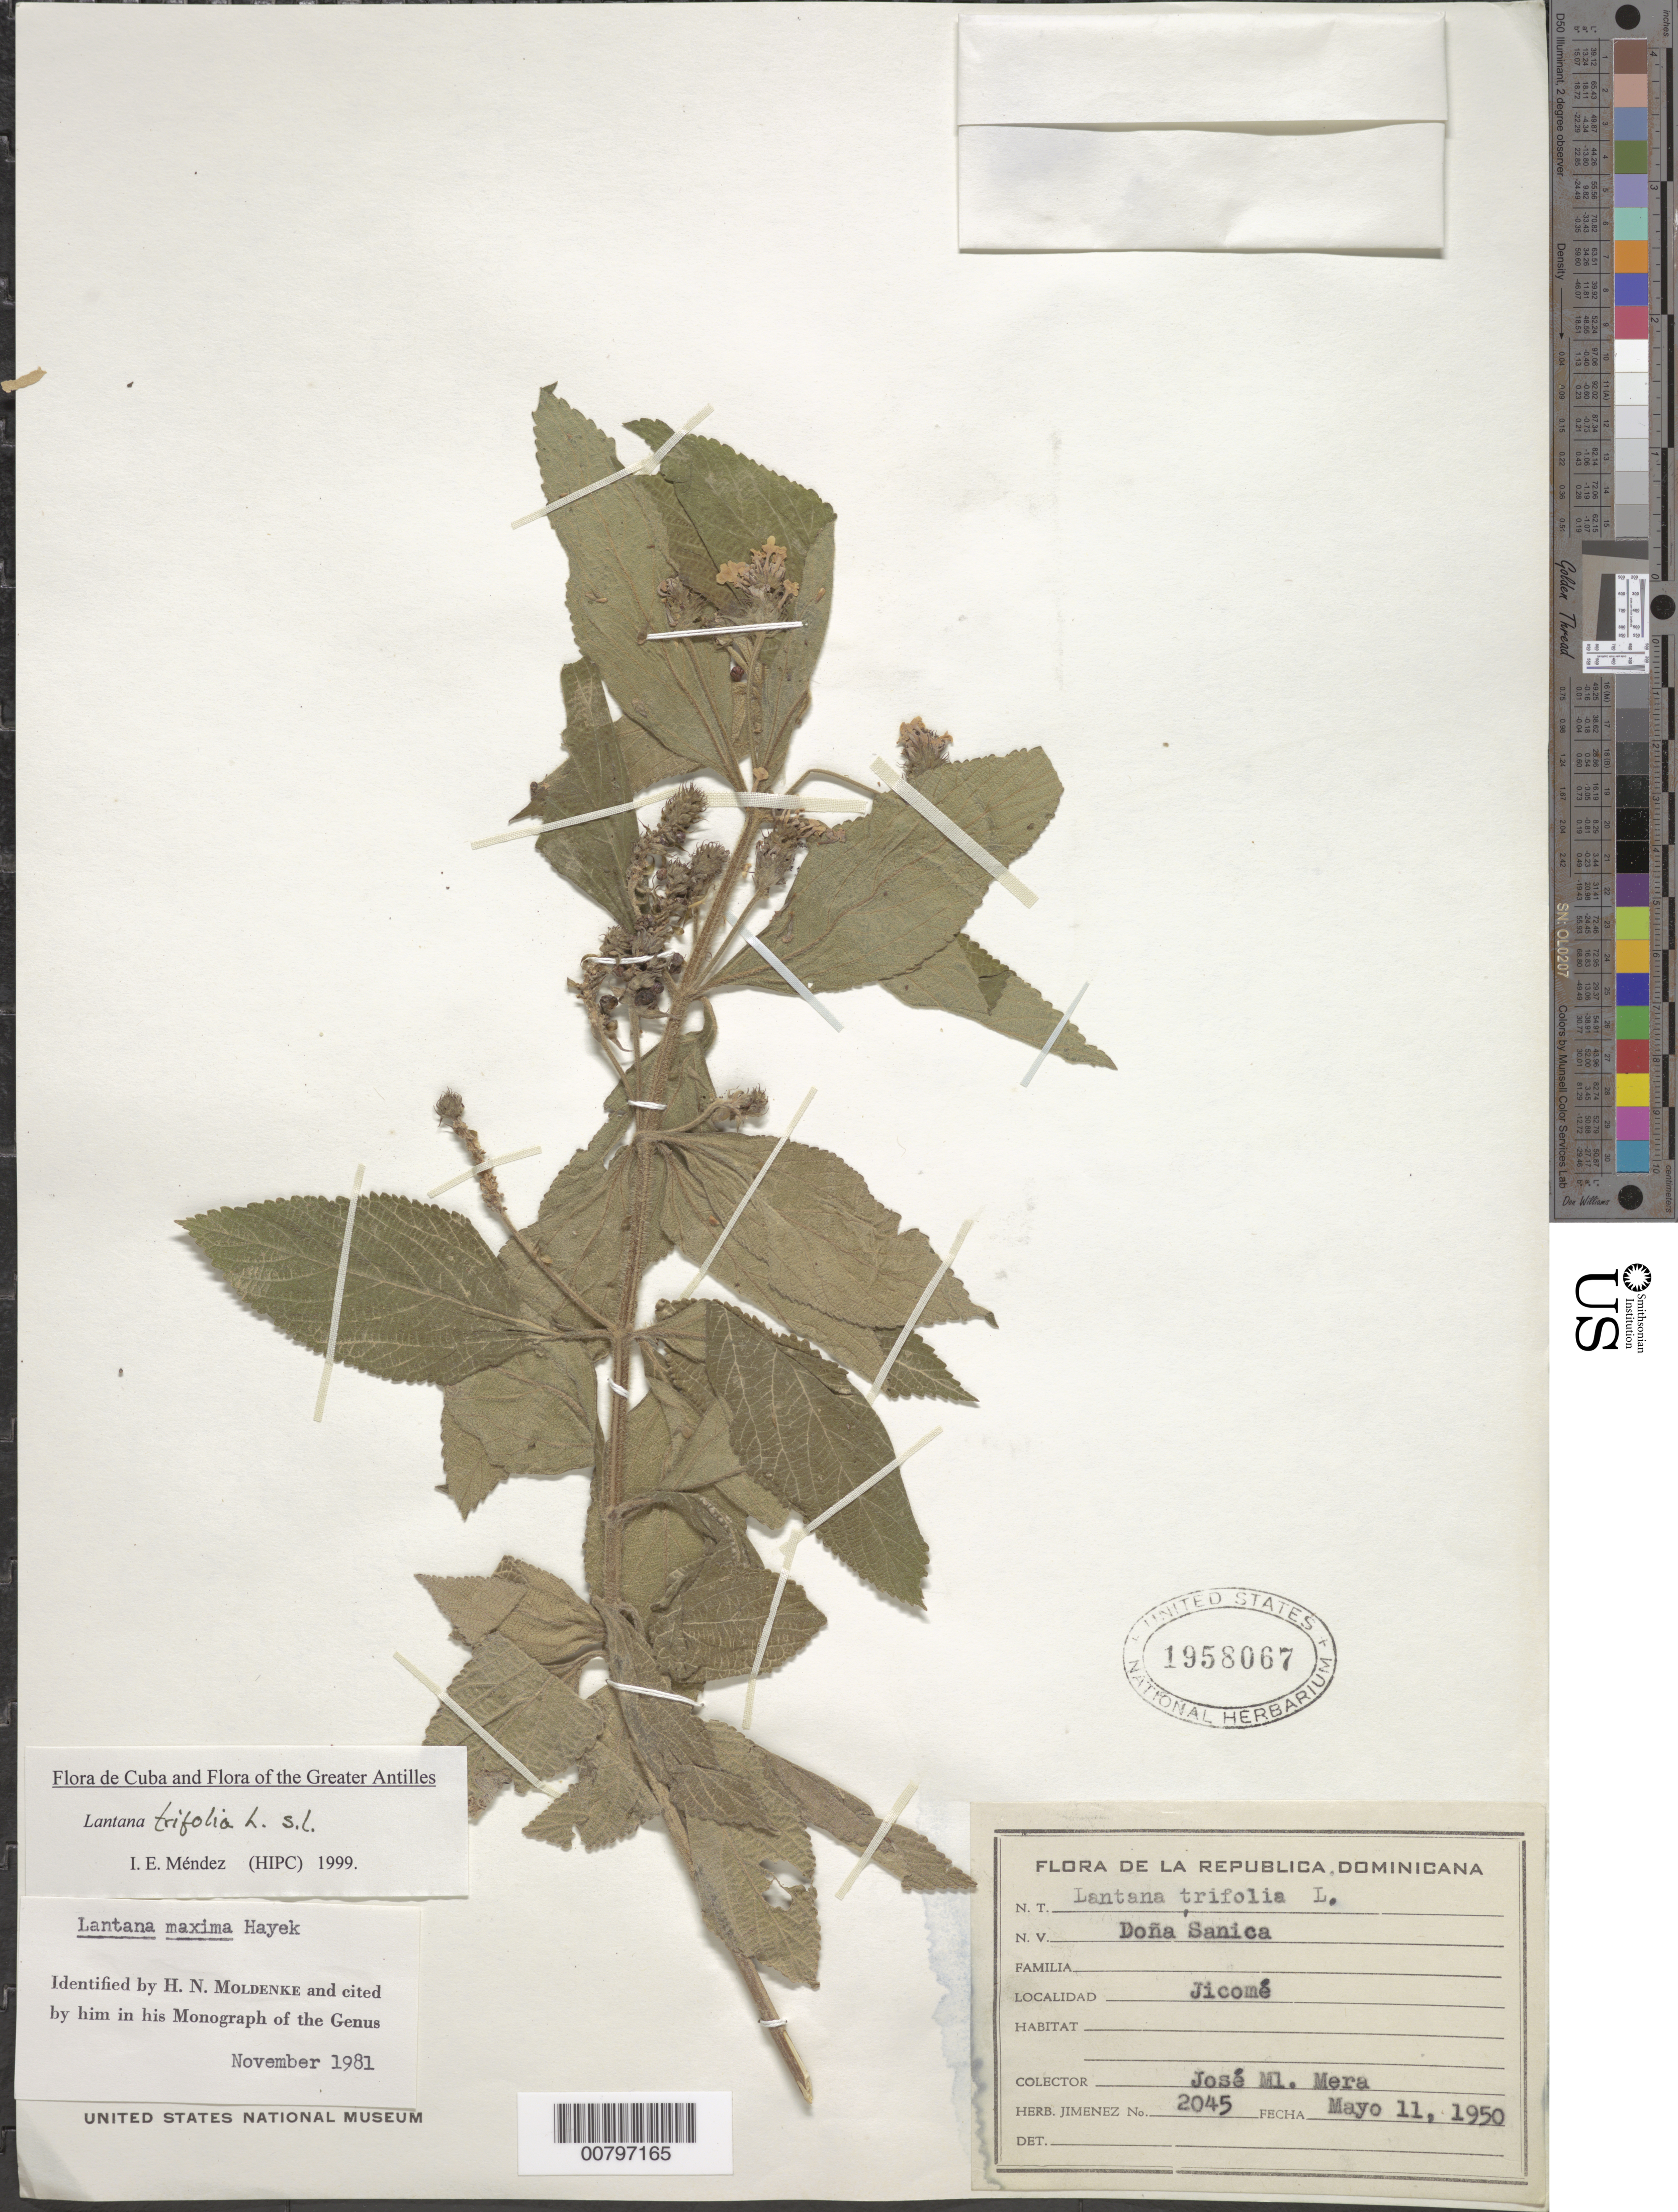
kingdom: Plantae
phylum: Tracheophyta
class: Magnoliopsida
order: Lamiales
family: Verbenaceae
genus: Lantana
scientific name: Lantana trifolia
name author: L.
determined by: Méndez, Isidro E., (HIPC)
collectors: J. Mera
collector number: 2045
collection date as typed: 11 May 1950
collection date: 1950-05-11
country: Dominican Republic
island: Hispaniola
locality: Jicomé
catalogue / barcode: US 1958067